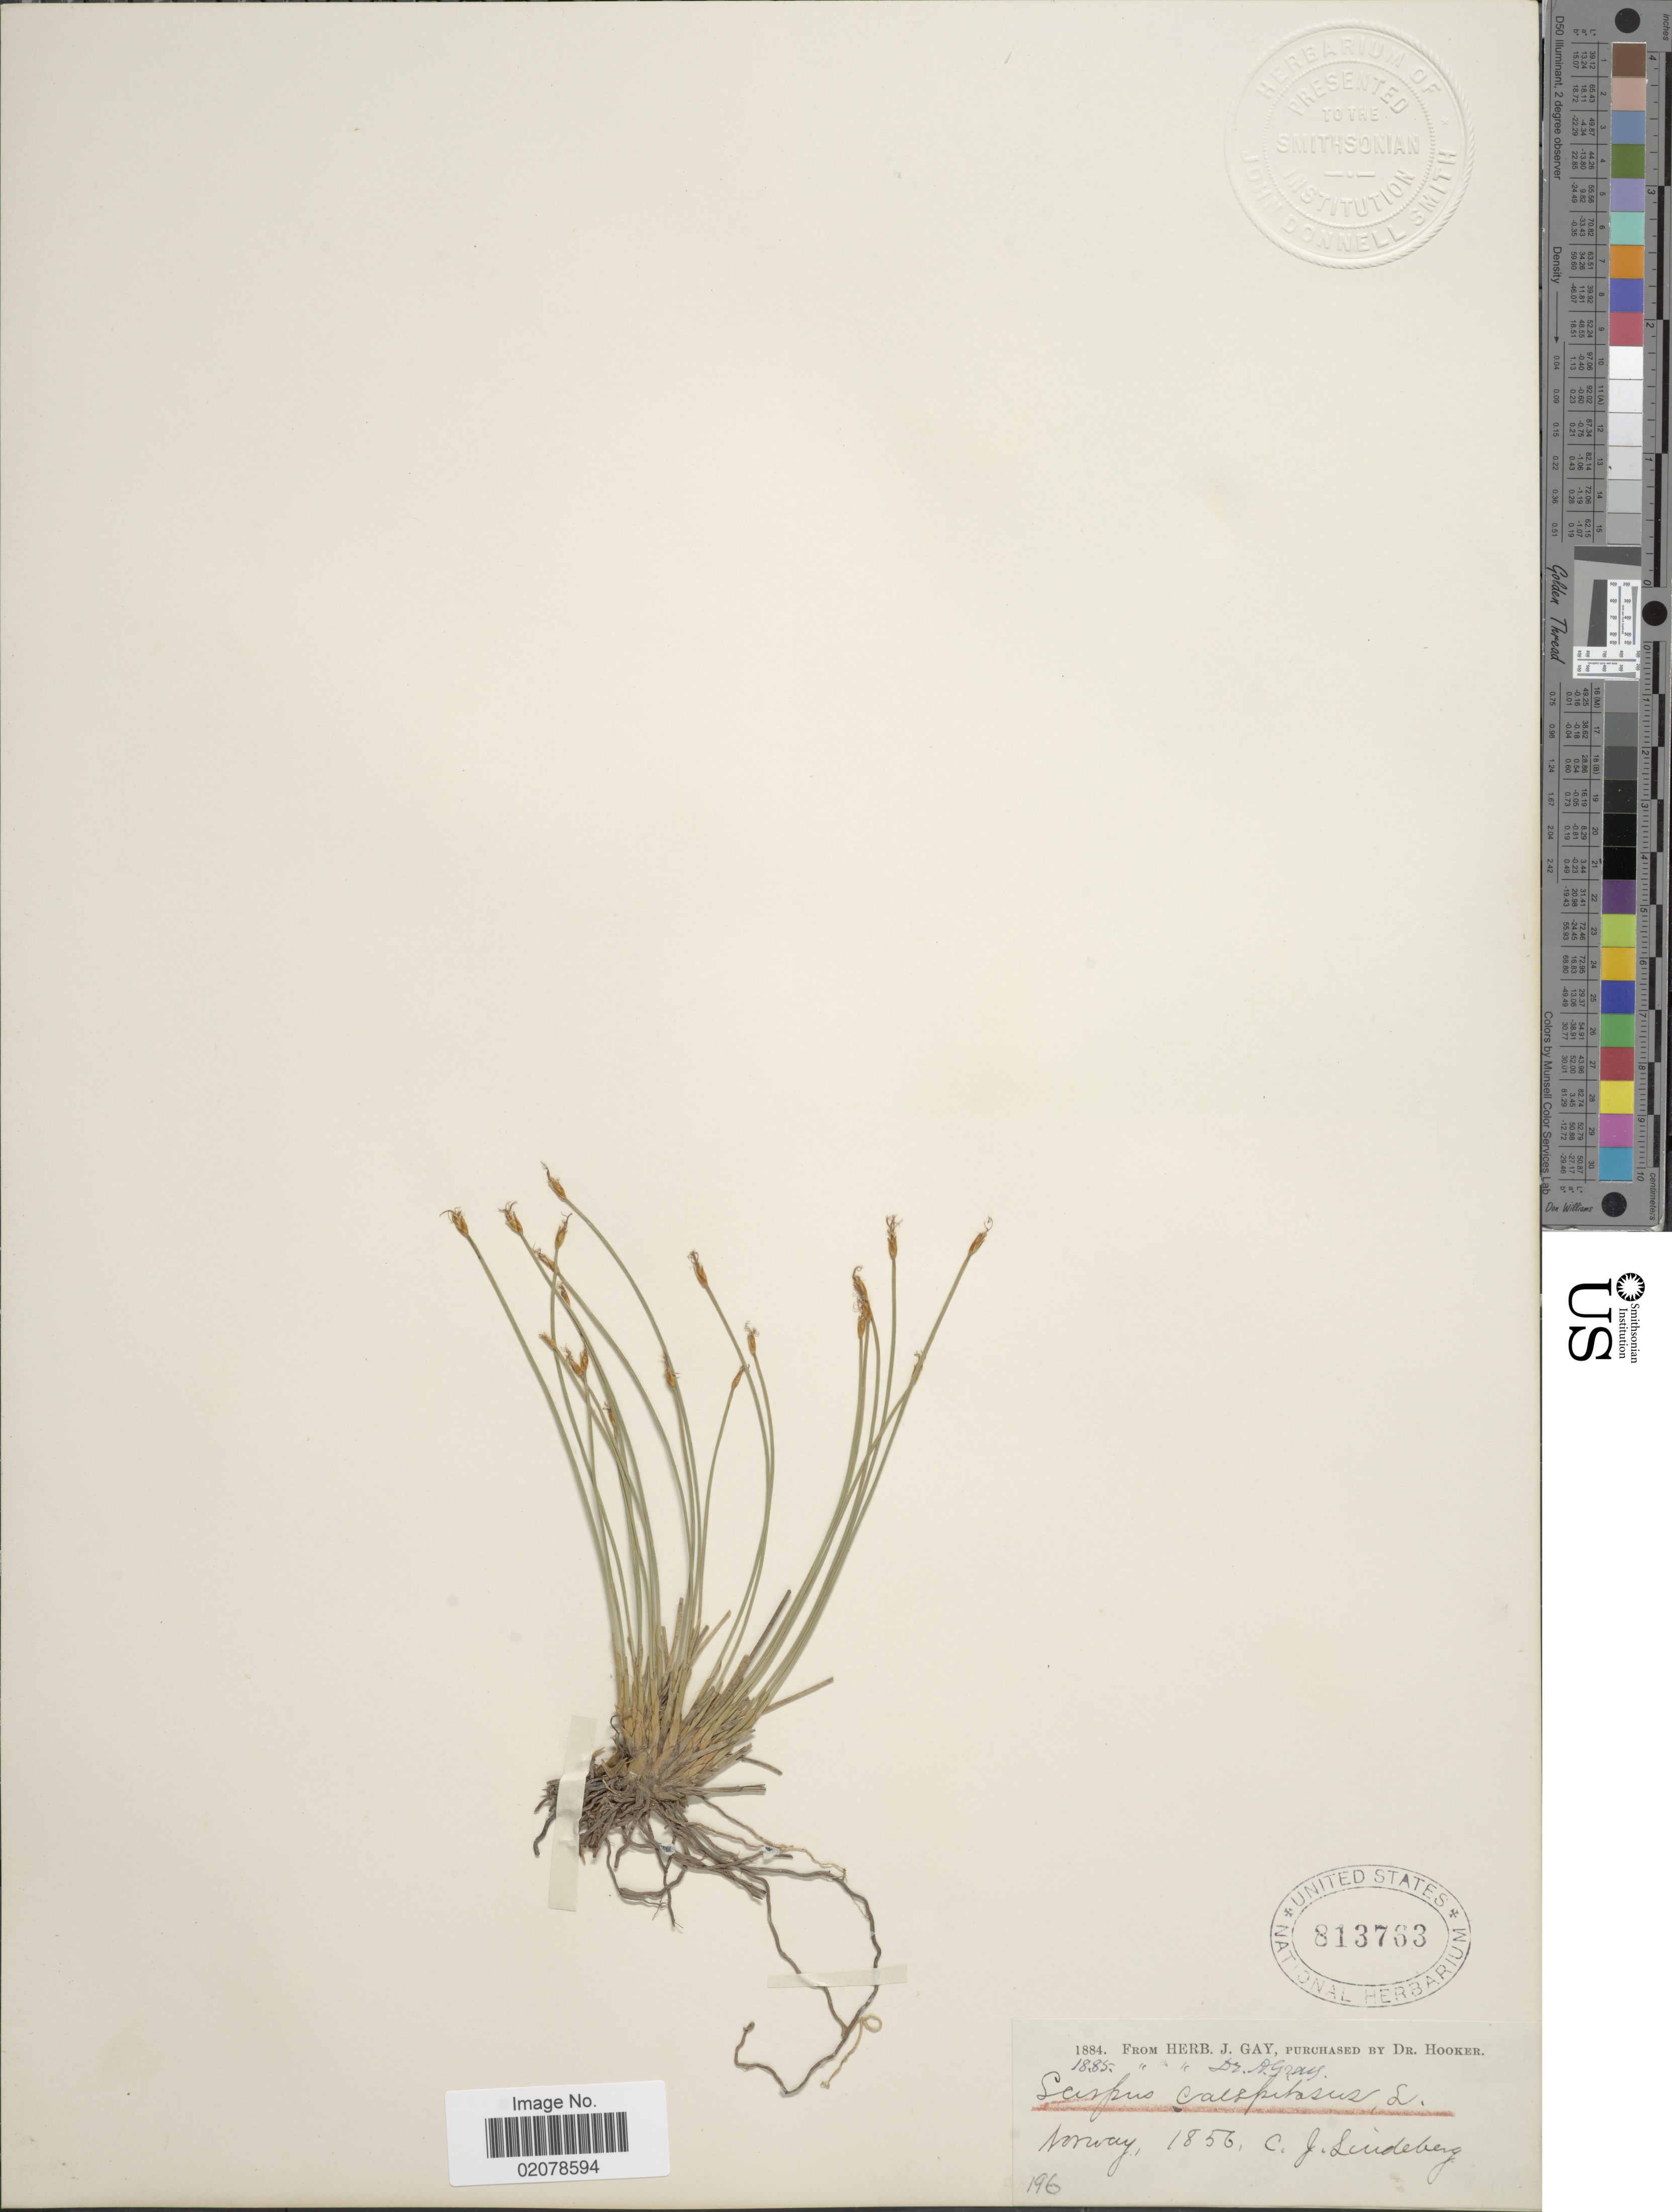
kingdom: Plantae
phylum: Tracheophyta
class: Liliopsida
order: Poales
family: Cyperaceae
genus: Trichophorum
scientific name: Trichophorum cespitosum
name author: (L.) Hartm.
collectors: C. Lindeberg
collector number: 196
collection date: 1856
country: Norway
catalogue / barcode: US 813763